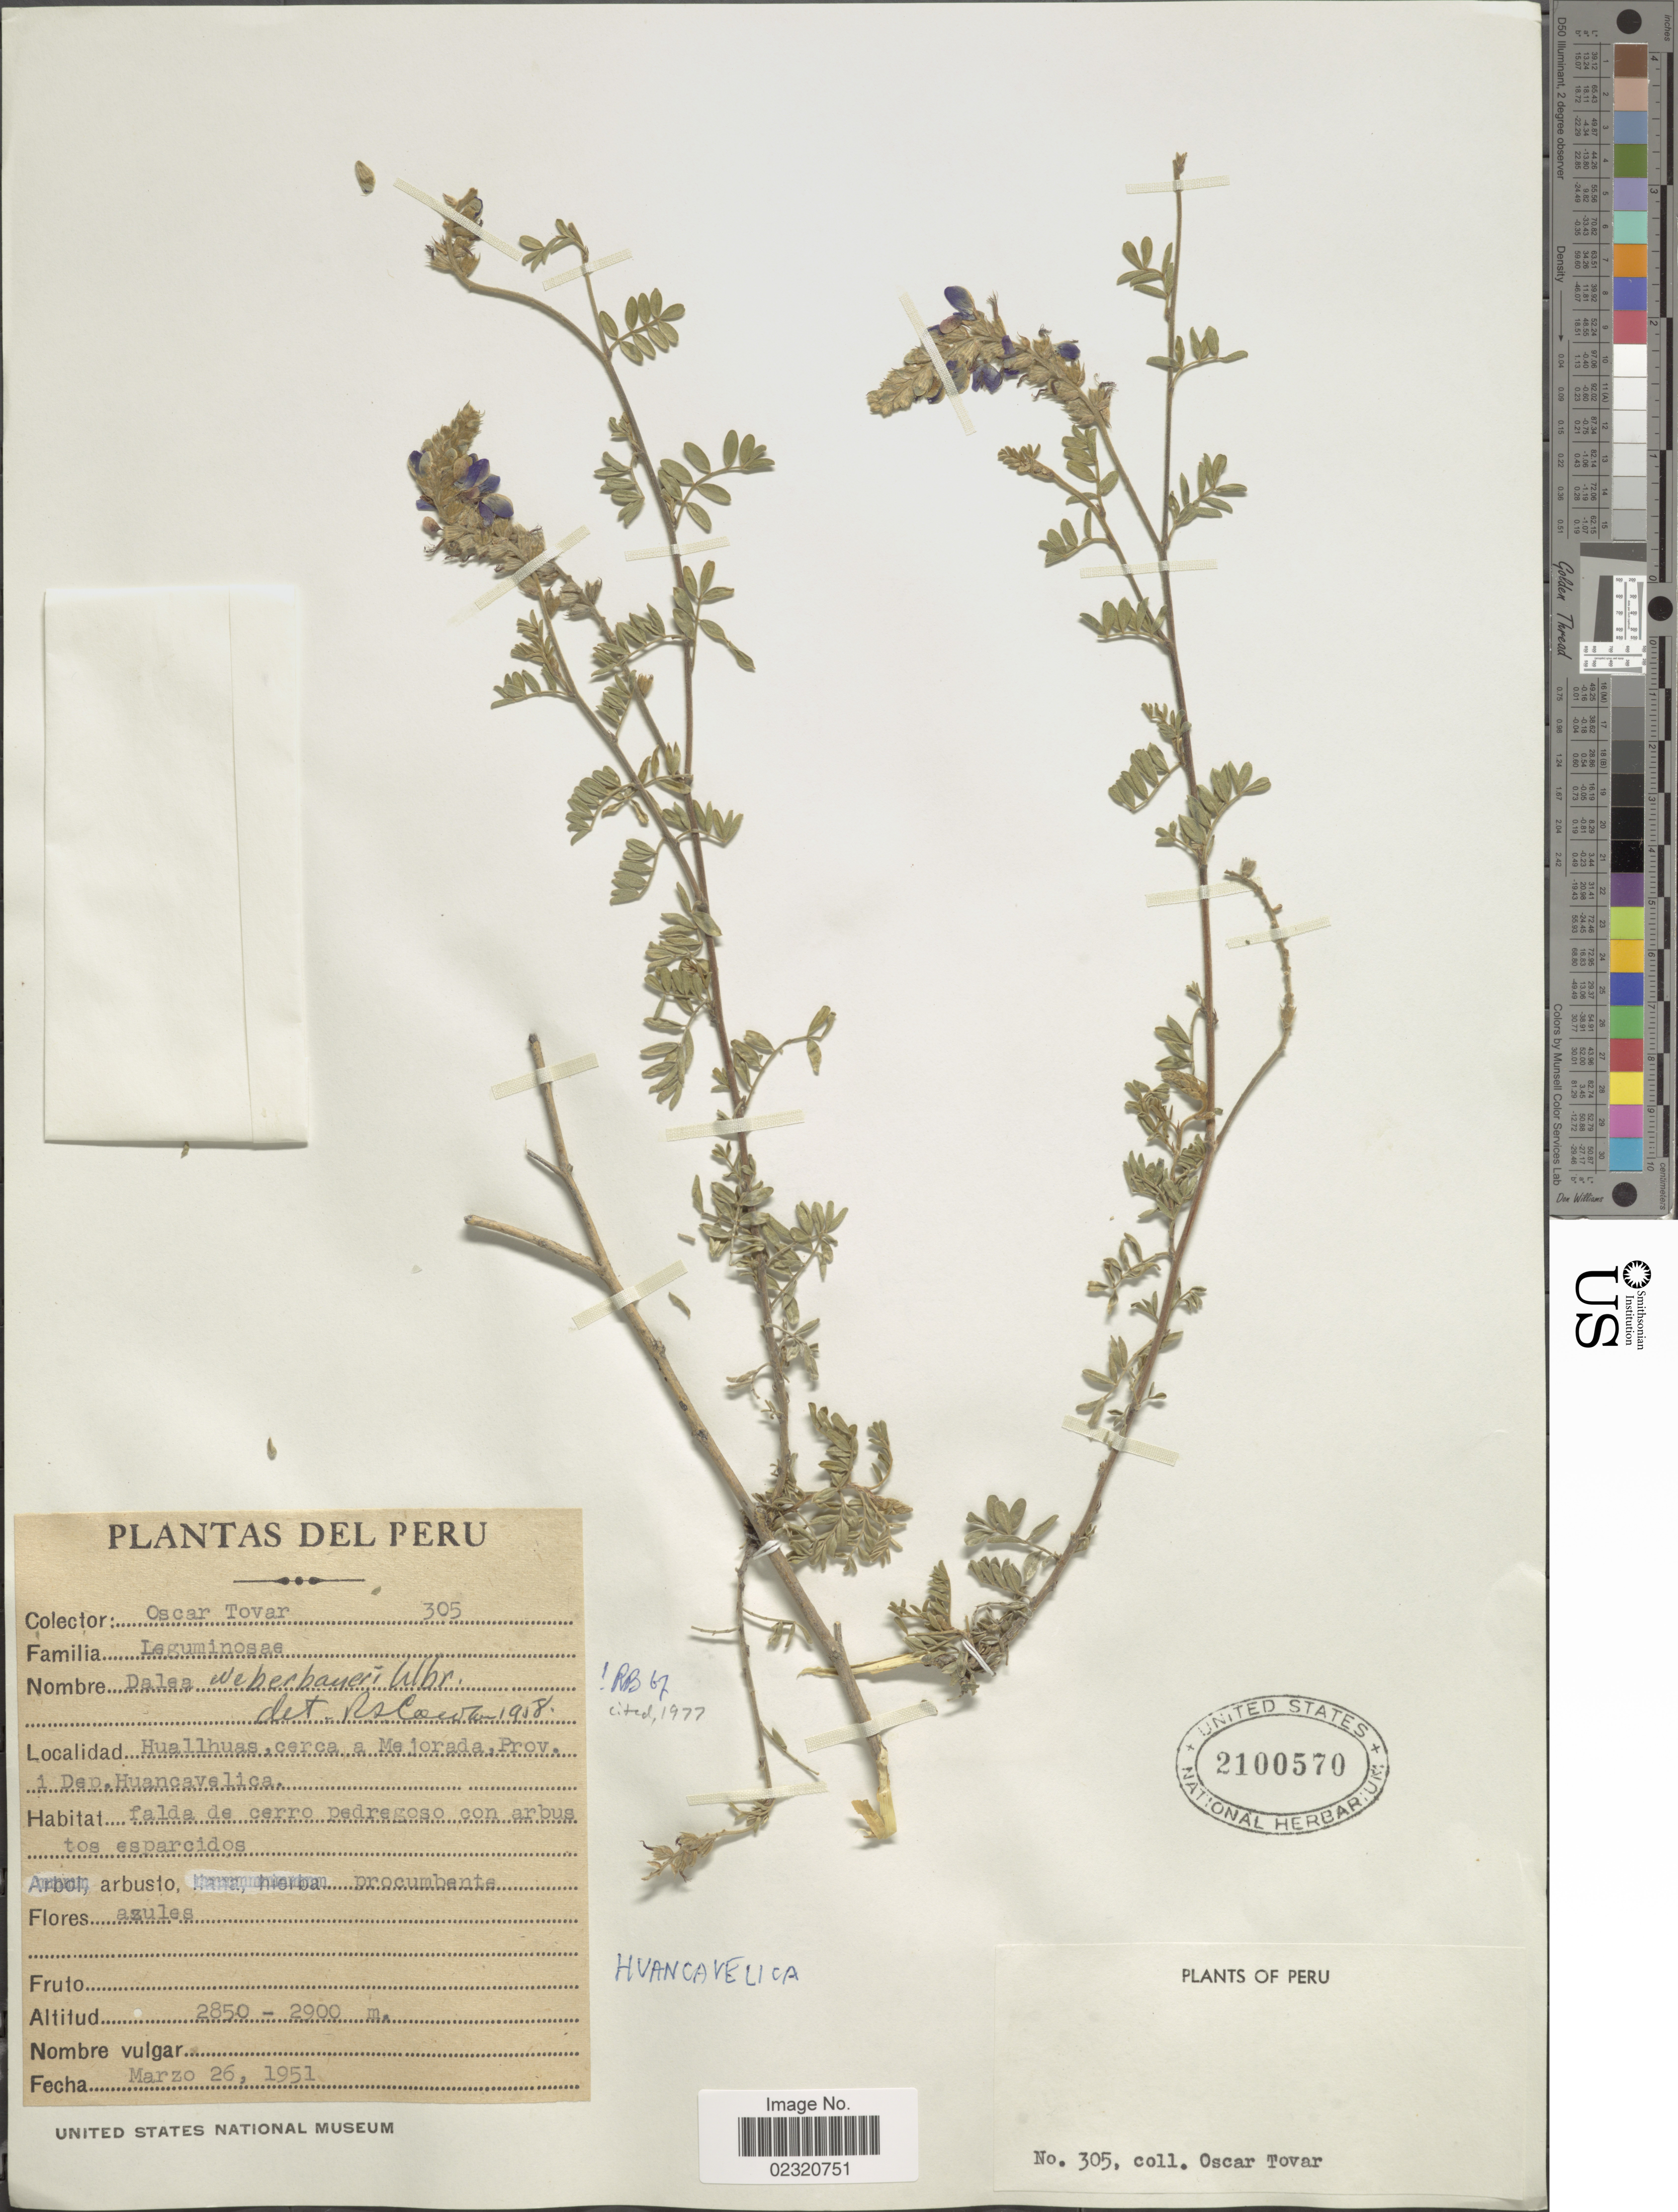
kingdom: Plantae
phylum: Tracheophyta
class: Magnoliopsida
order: Fabales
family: Fabaceae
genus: Dalea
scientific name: Dalea weberbaueri var. weberbaueri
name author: Ulbr.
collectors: Ó. Tovar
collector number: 305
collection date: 1951-03-26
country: Peru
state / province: Huancavelica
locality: Huallhuas, cerca a Mejorada, Prov. I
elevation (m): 2850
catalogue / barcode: US 2100570